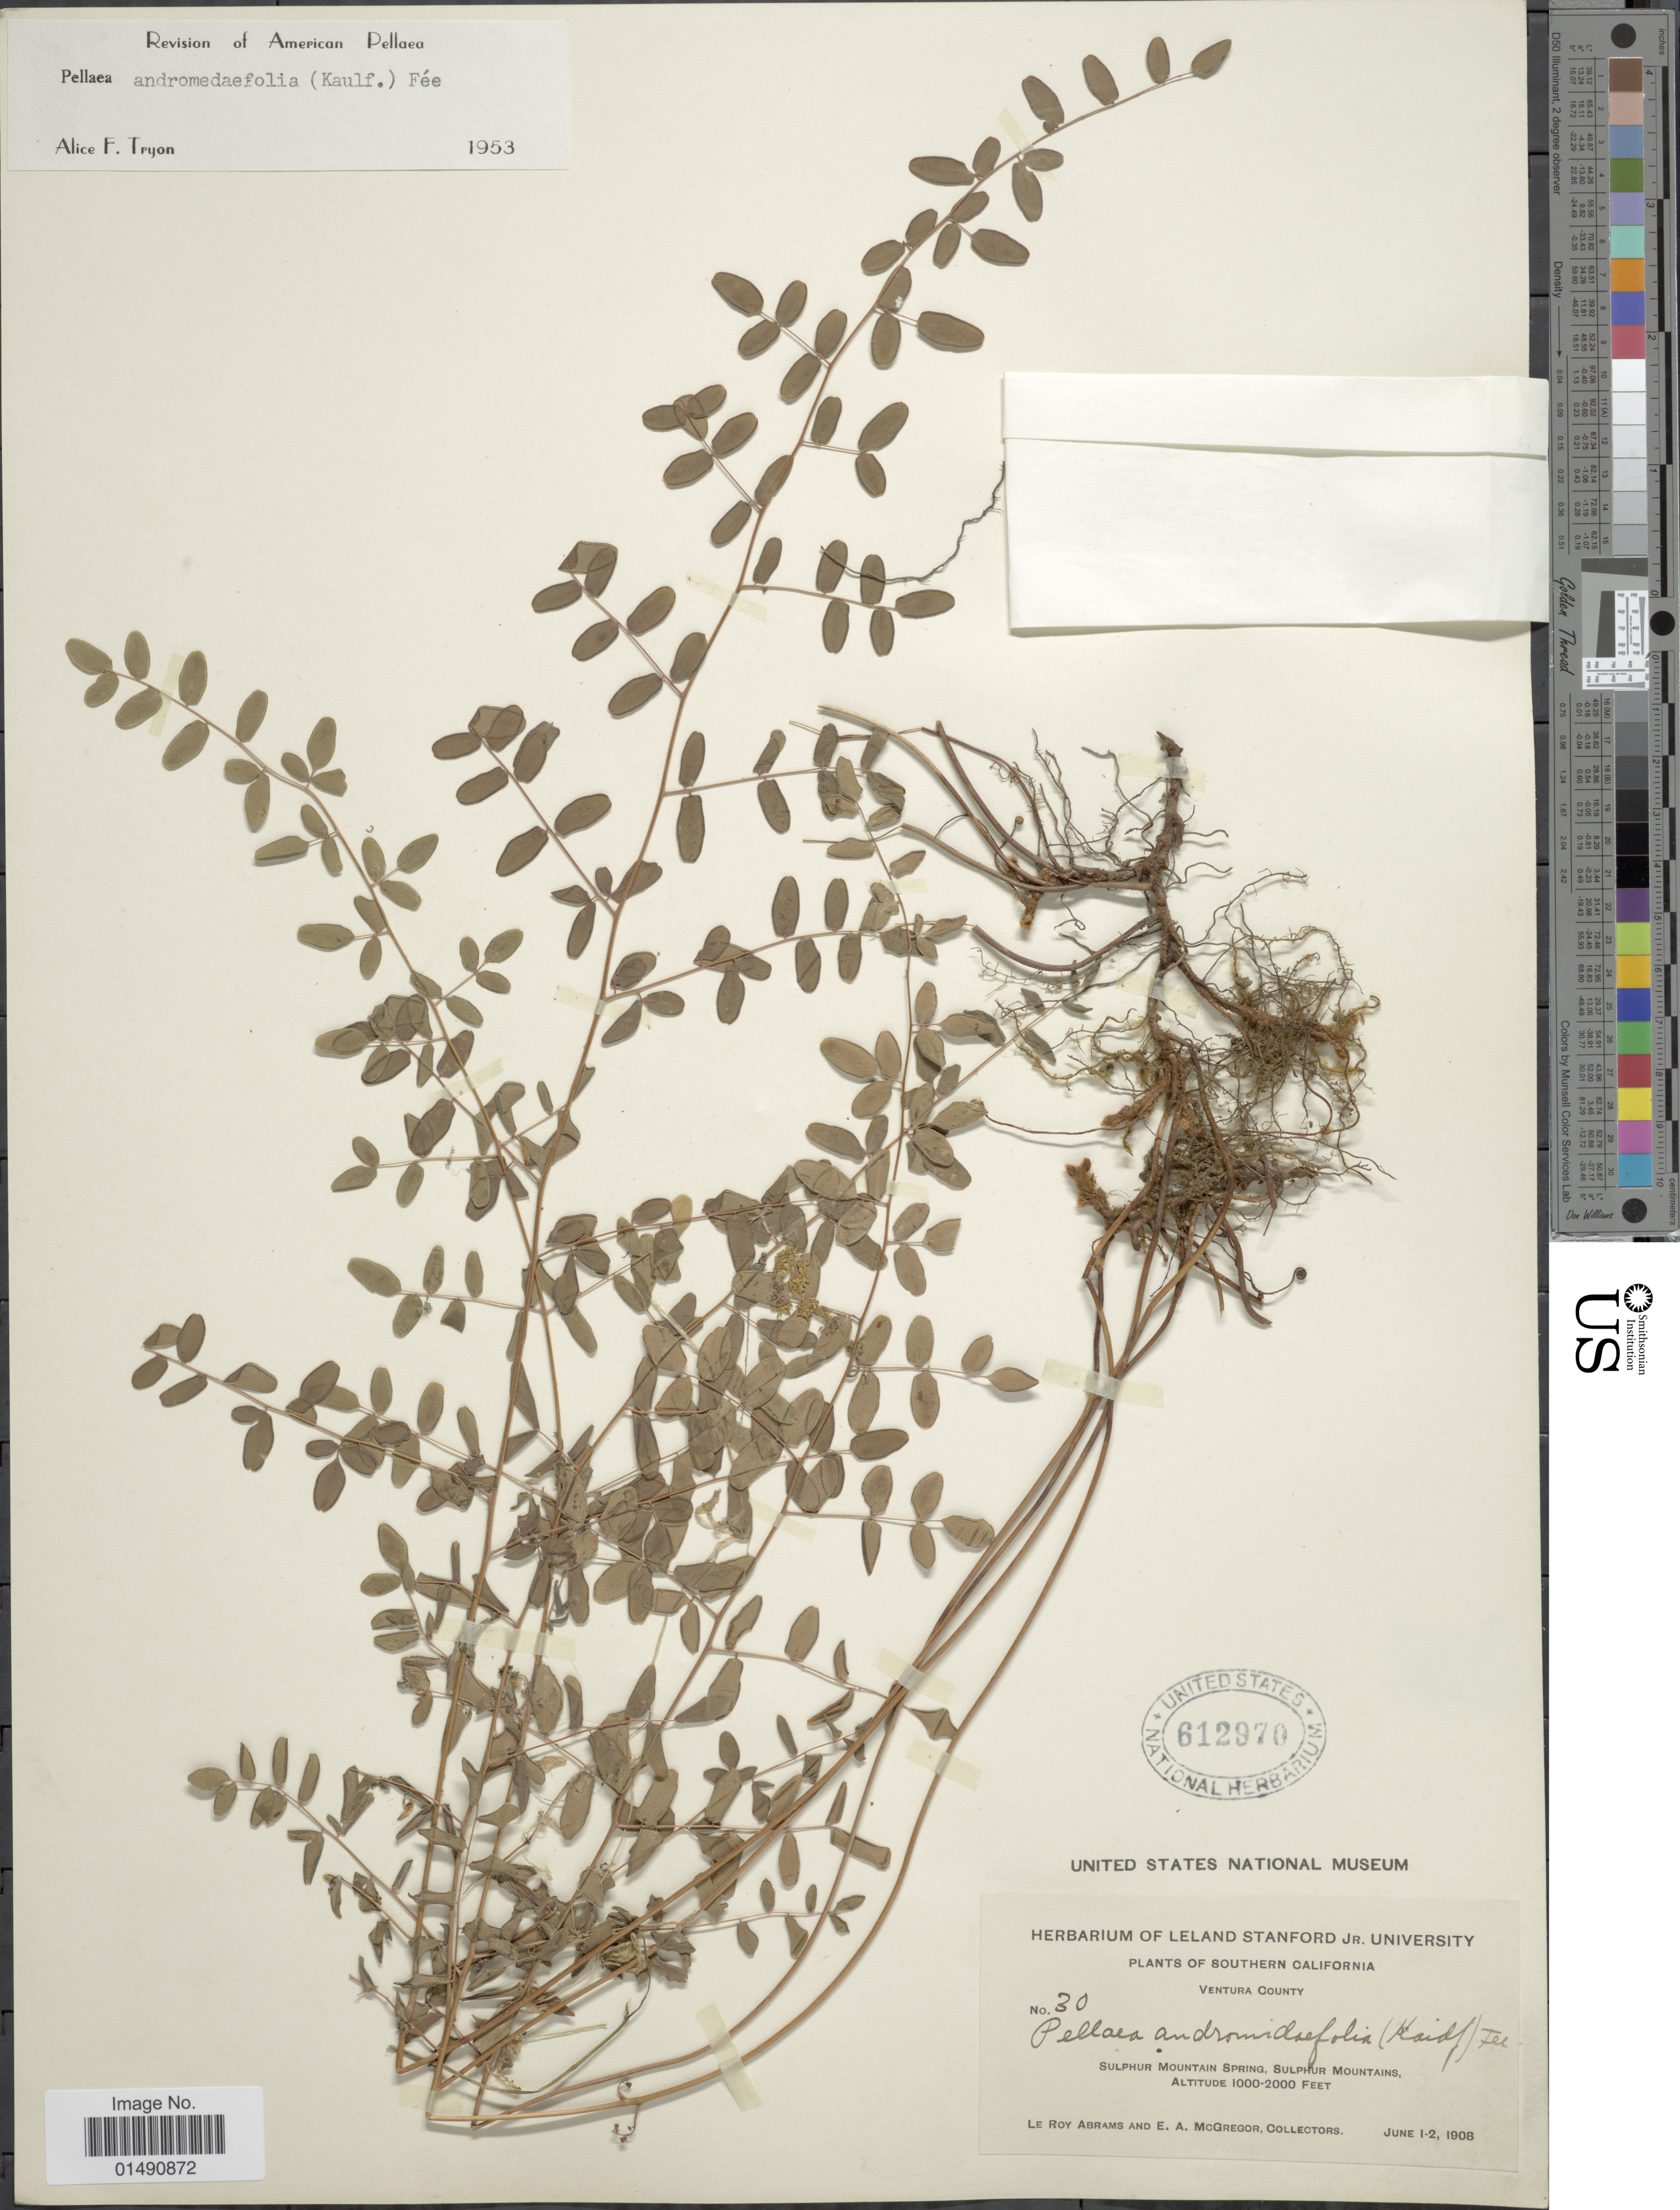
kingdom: Plantae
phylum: Tracheophyta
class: Polypodiopsida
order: Polypodiales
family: Pteridaceae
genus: Pellaea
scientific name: Pellaea andromedifolia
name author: (Kaulf.) Fée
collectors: L. Abrams & E. A. McGregor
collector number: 30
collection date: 1908-06-01/1908-06-02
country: United States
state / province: California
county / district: Ventura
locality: Southern California, Ventura County, Sulphur Mountain Spring, Sulphur Mountains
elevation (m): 305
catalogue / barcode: US 612970